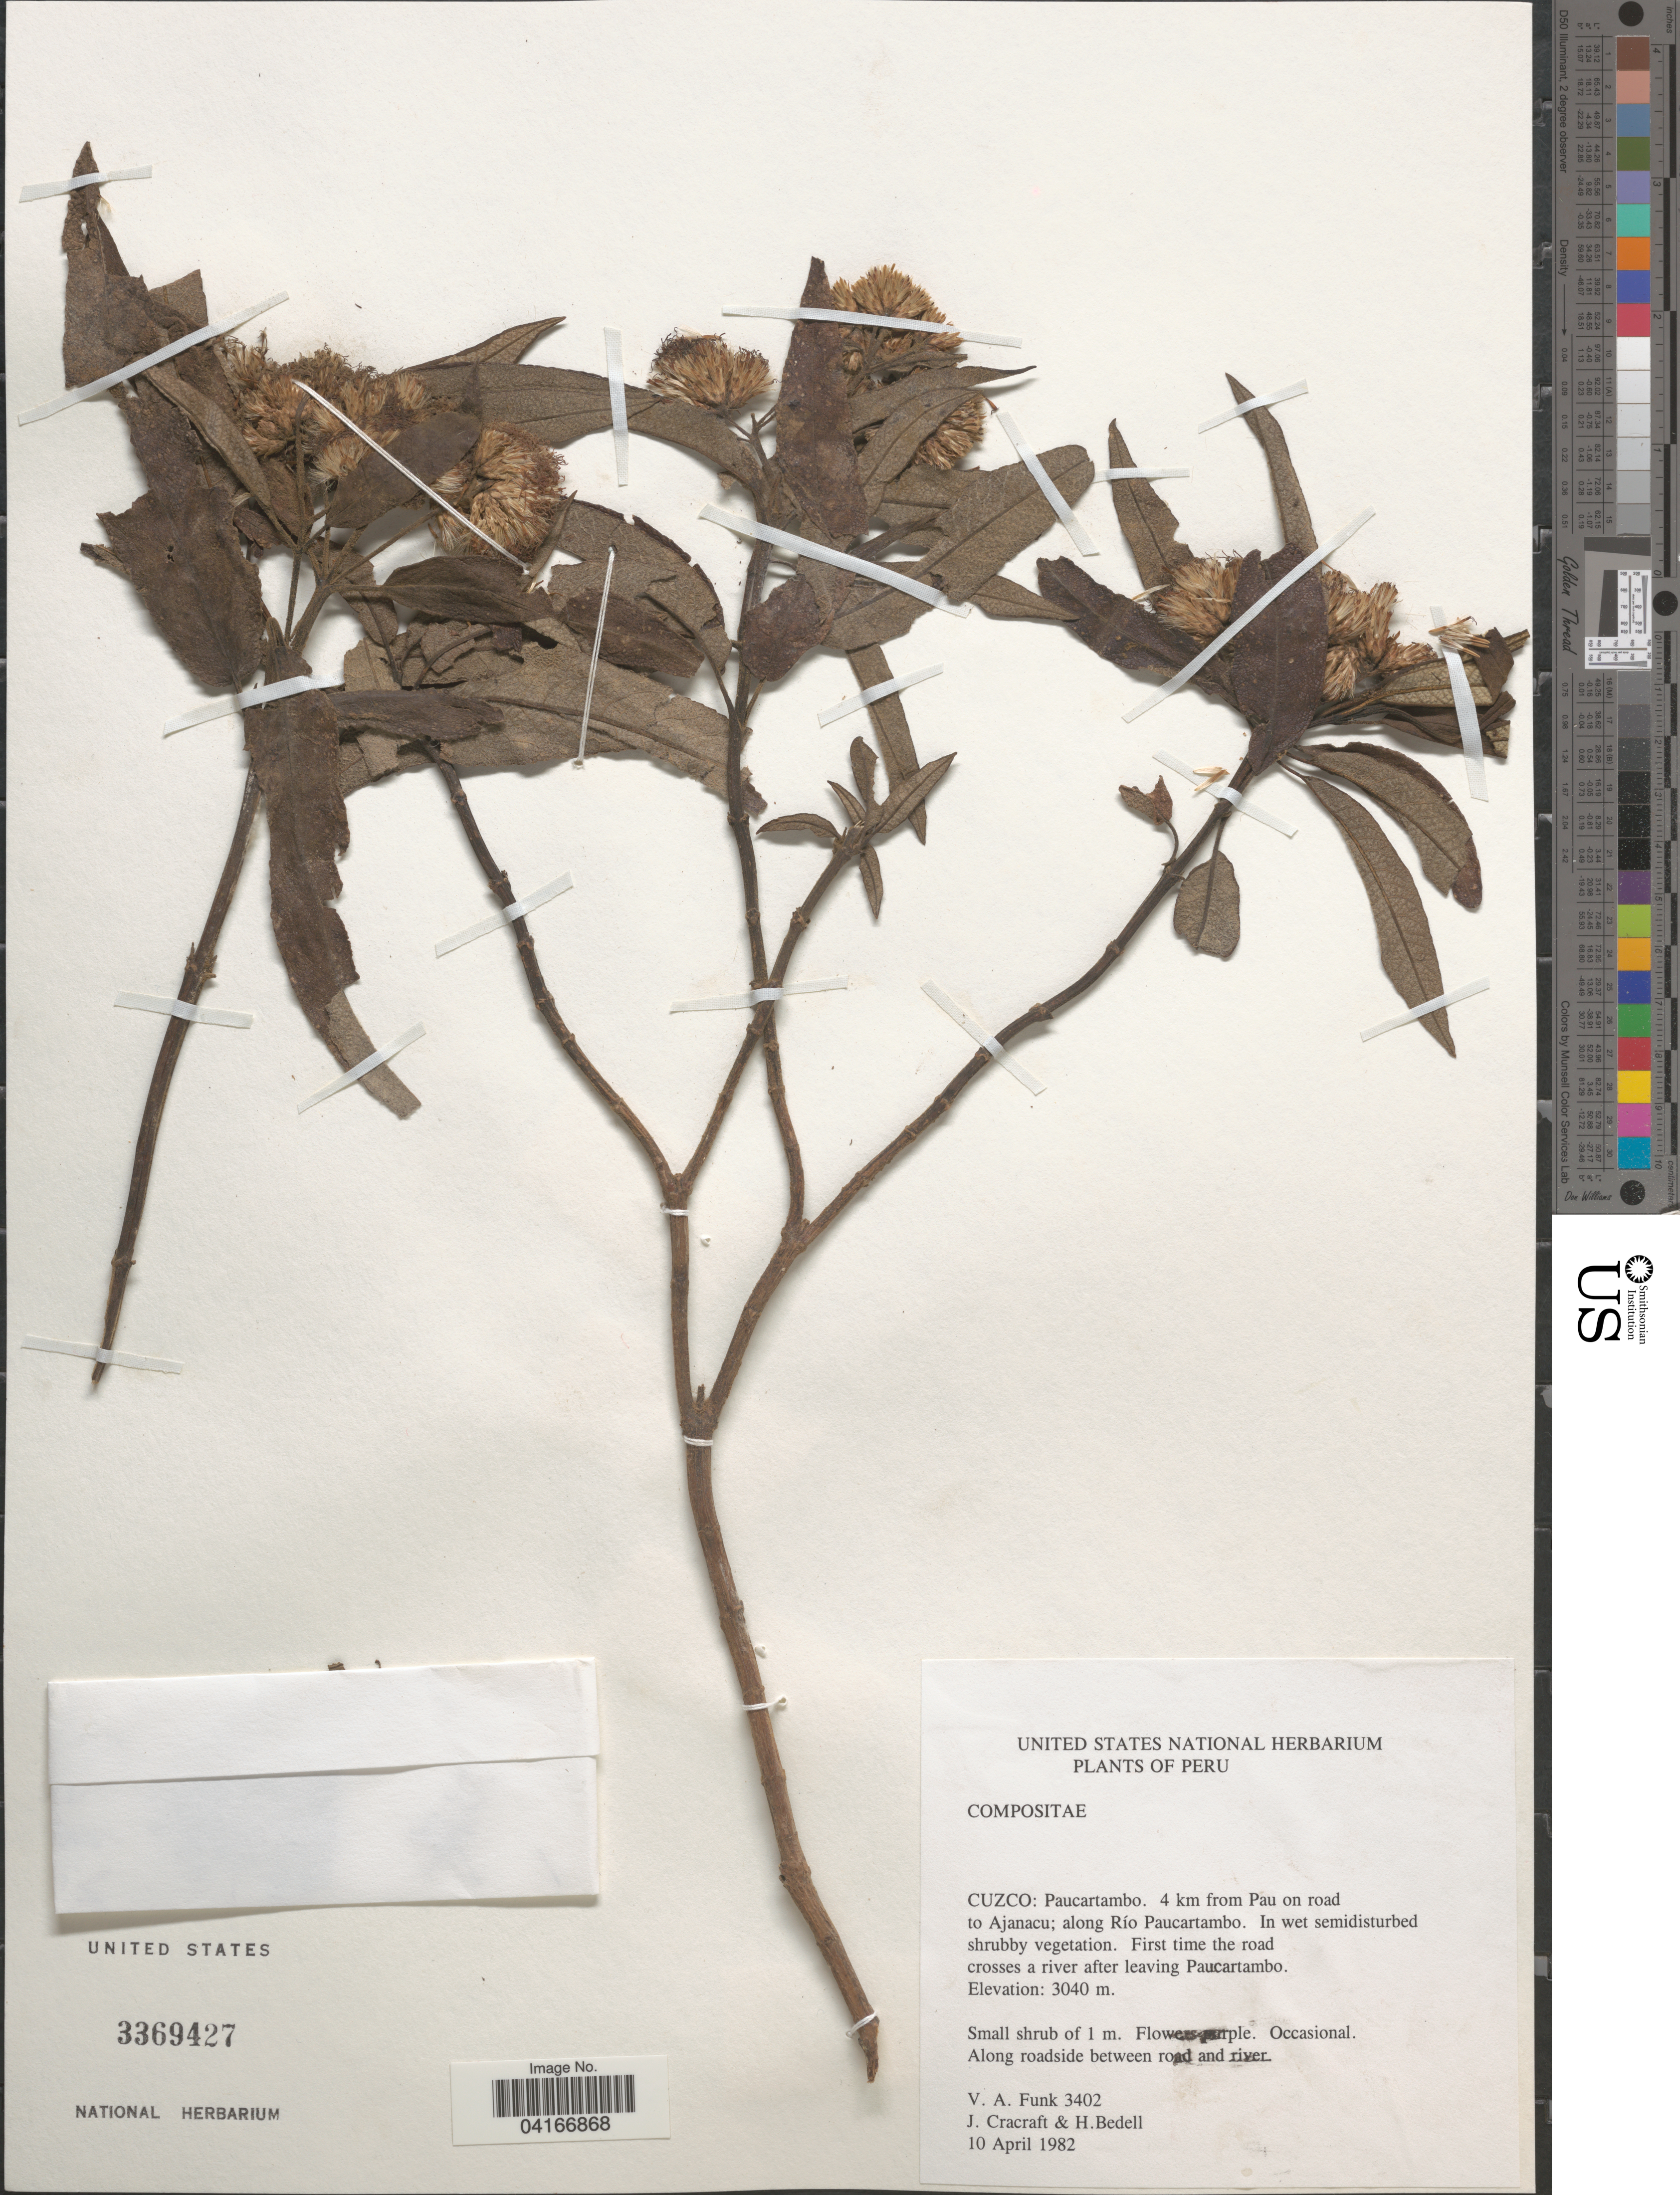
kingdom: Plantae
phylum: Tracheophyta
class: Magnoliopsida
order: Asterales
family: Asteraceae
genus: Aristeguietia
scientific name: Aristeguietia sp.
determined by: Ávila C., Fabio Andrés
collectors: V. Funk, J. L. Cracraft & H. Bedell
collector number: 3402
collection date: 1982-04-10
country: Peru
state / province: Cusco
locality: Cuzco: Paucartambo. 4 km from Paucartambo on road to Ajanacu; along Río Paucartambo. First time the road crosses a river leaving Paucartambo.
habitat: Along roadside between road and river.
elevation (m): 3040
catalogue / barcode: US 3369427